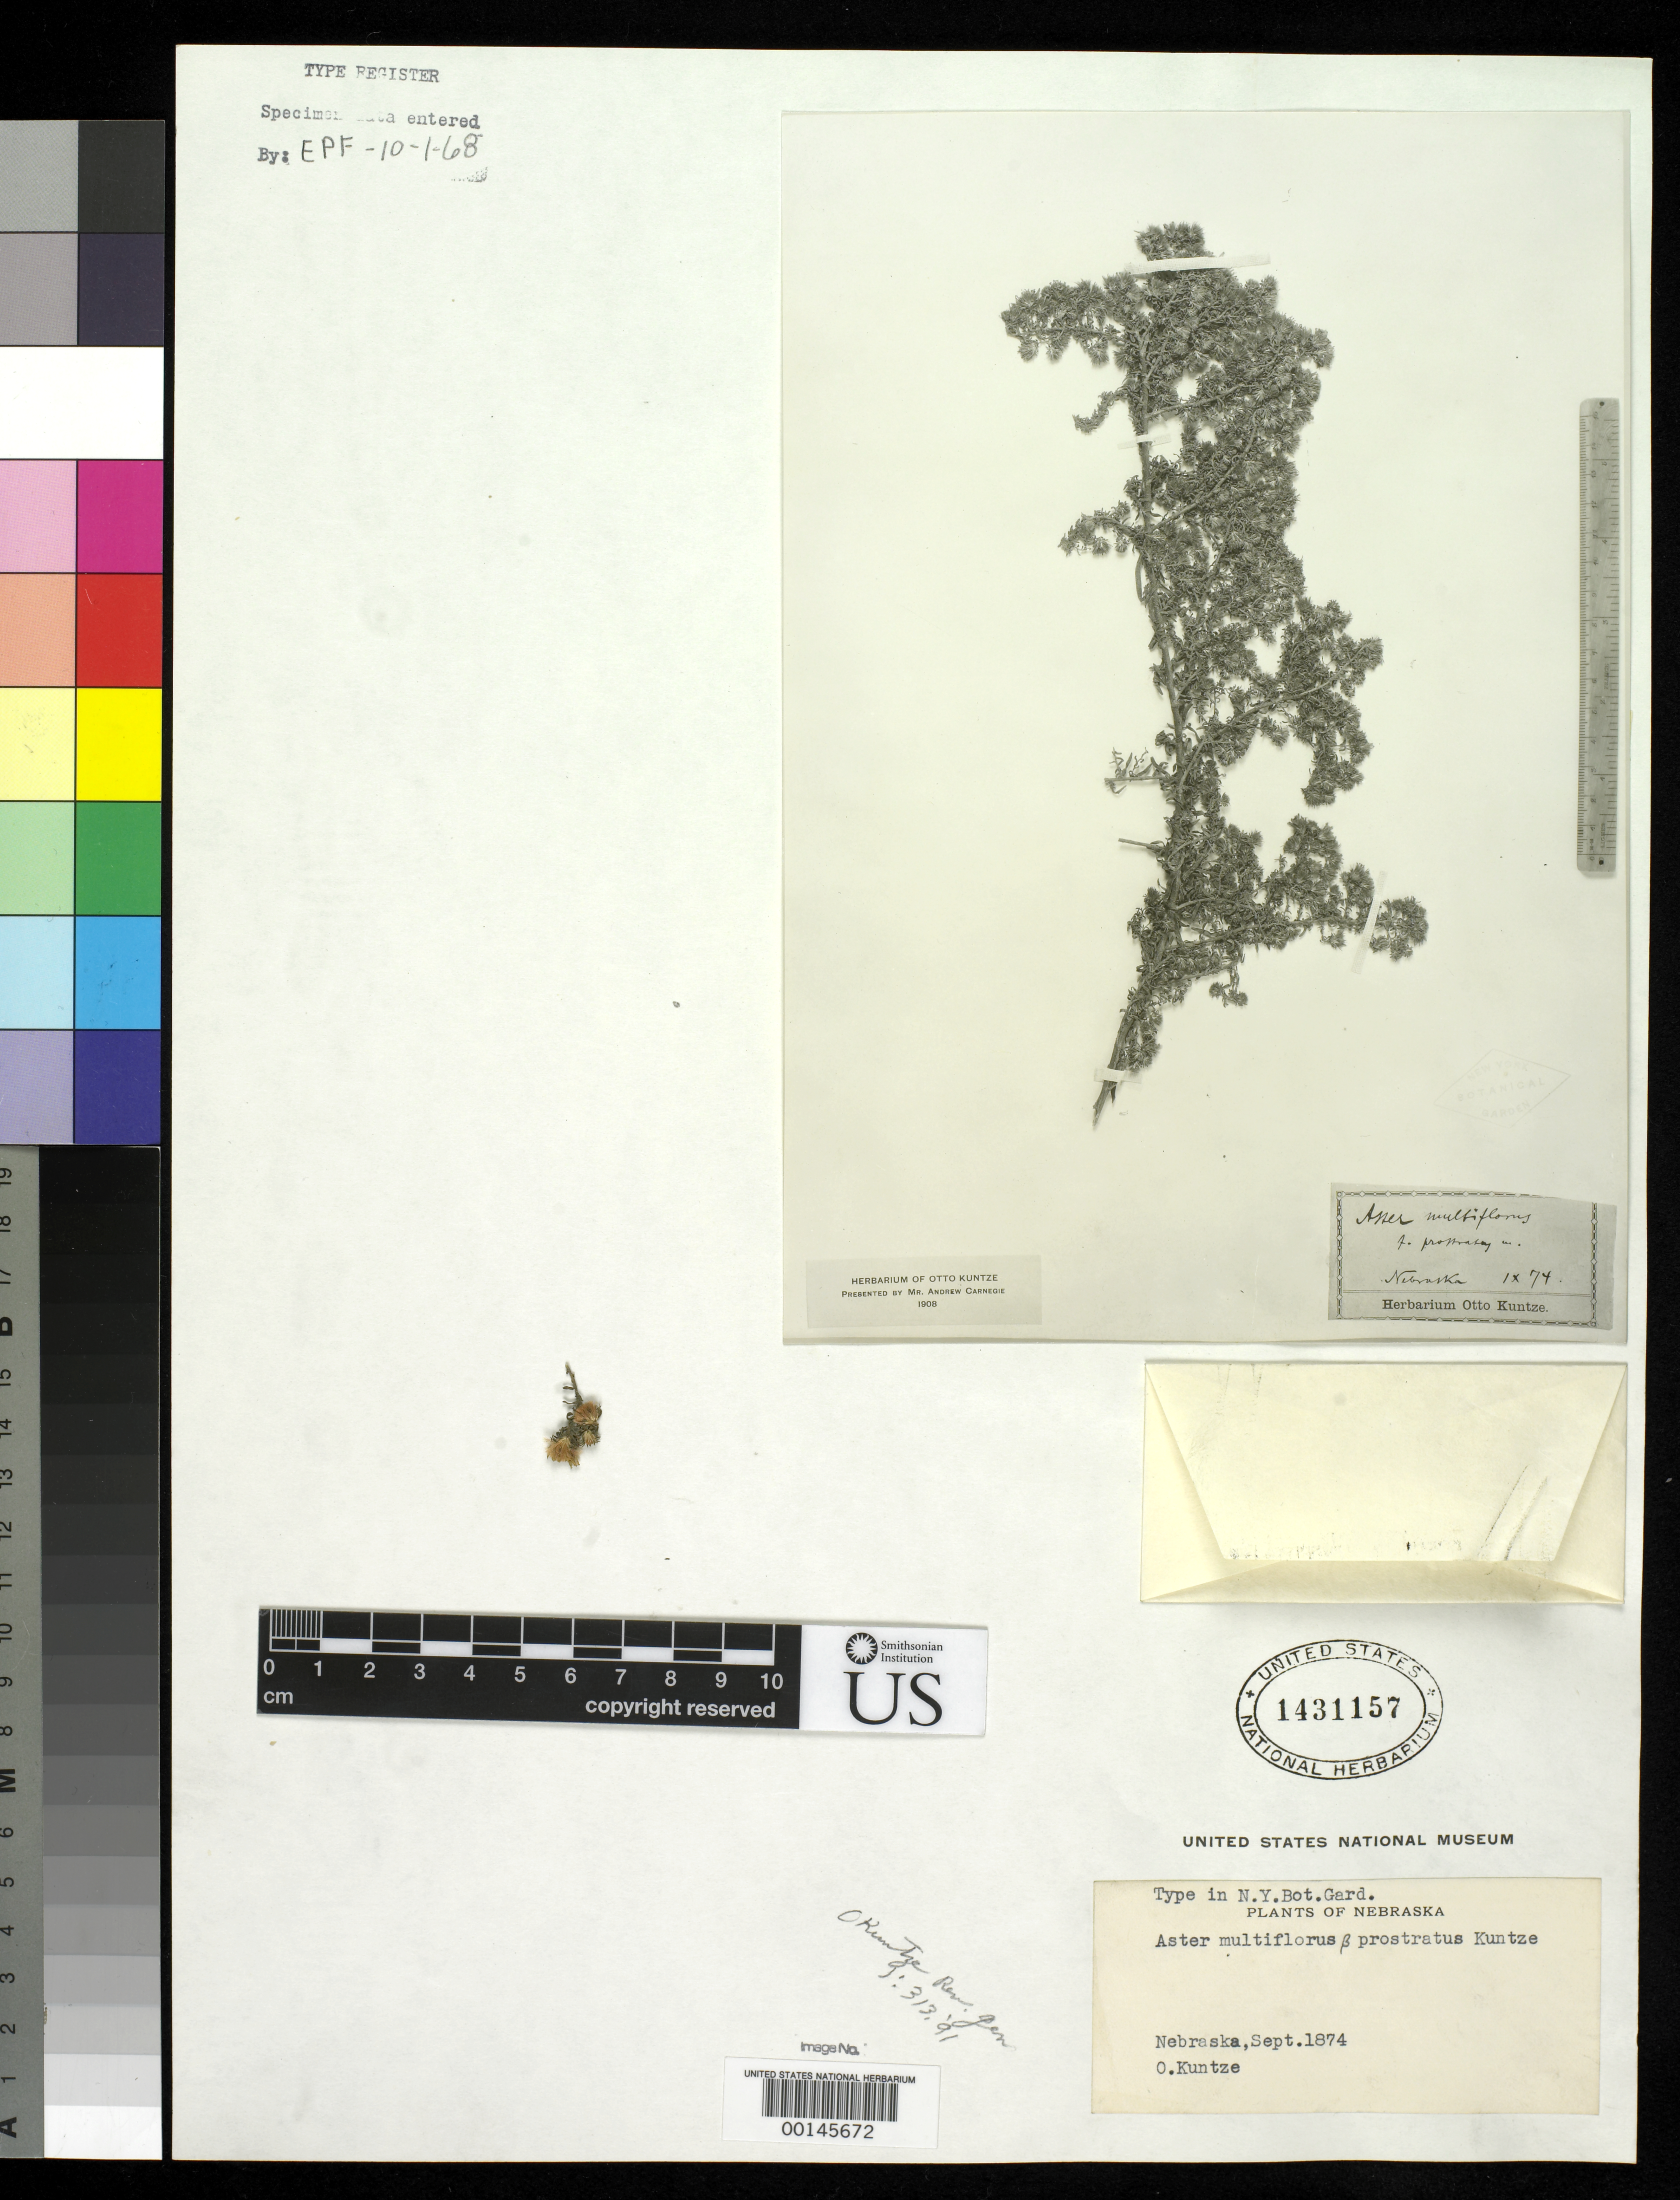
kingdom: Plantae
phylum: Tracheophyta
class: Magnoliopsida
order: Asterales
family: Asteraceae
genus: Aster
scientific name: Aster multiflorus var. prostratus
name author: Kuntze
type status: Type Fragment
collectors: C.E.O. Kuntze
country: United States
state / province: Nebraska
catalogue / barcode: US 1431157